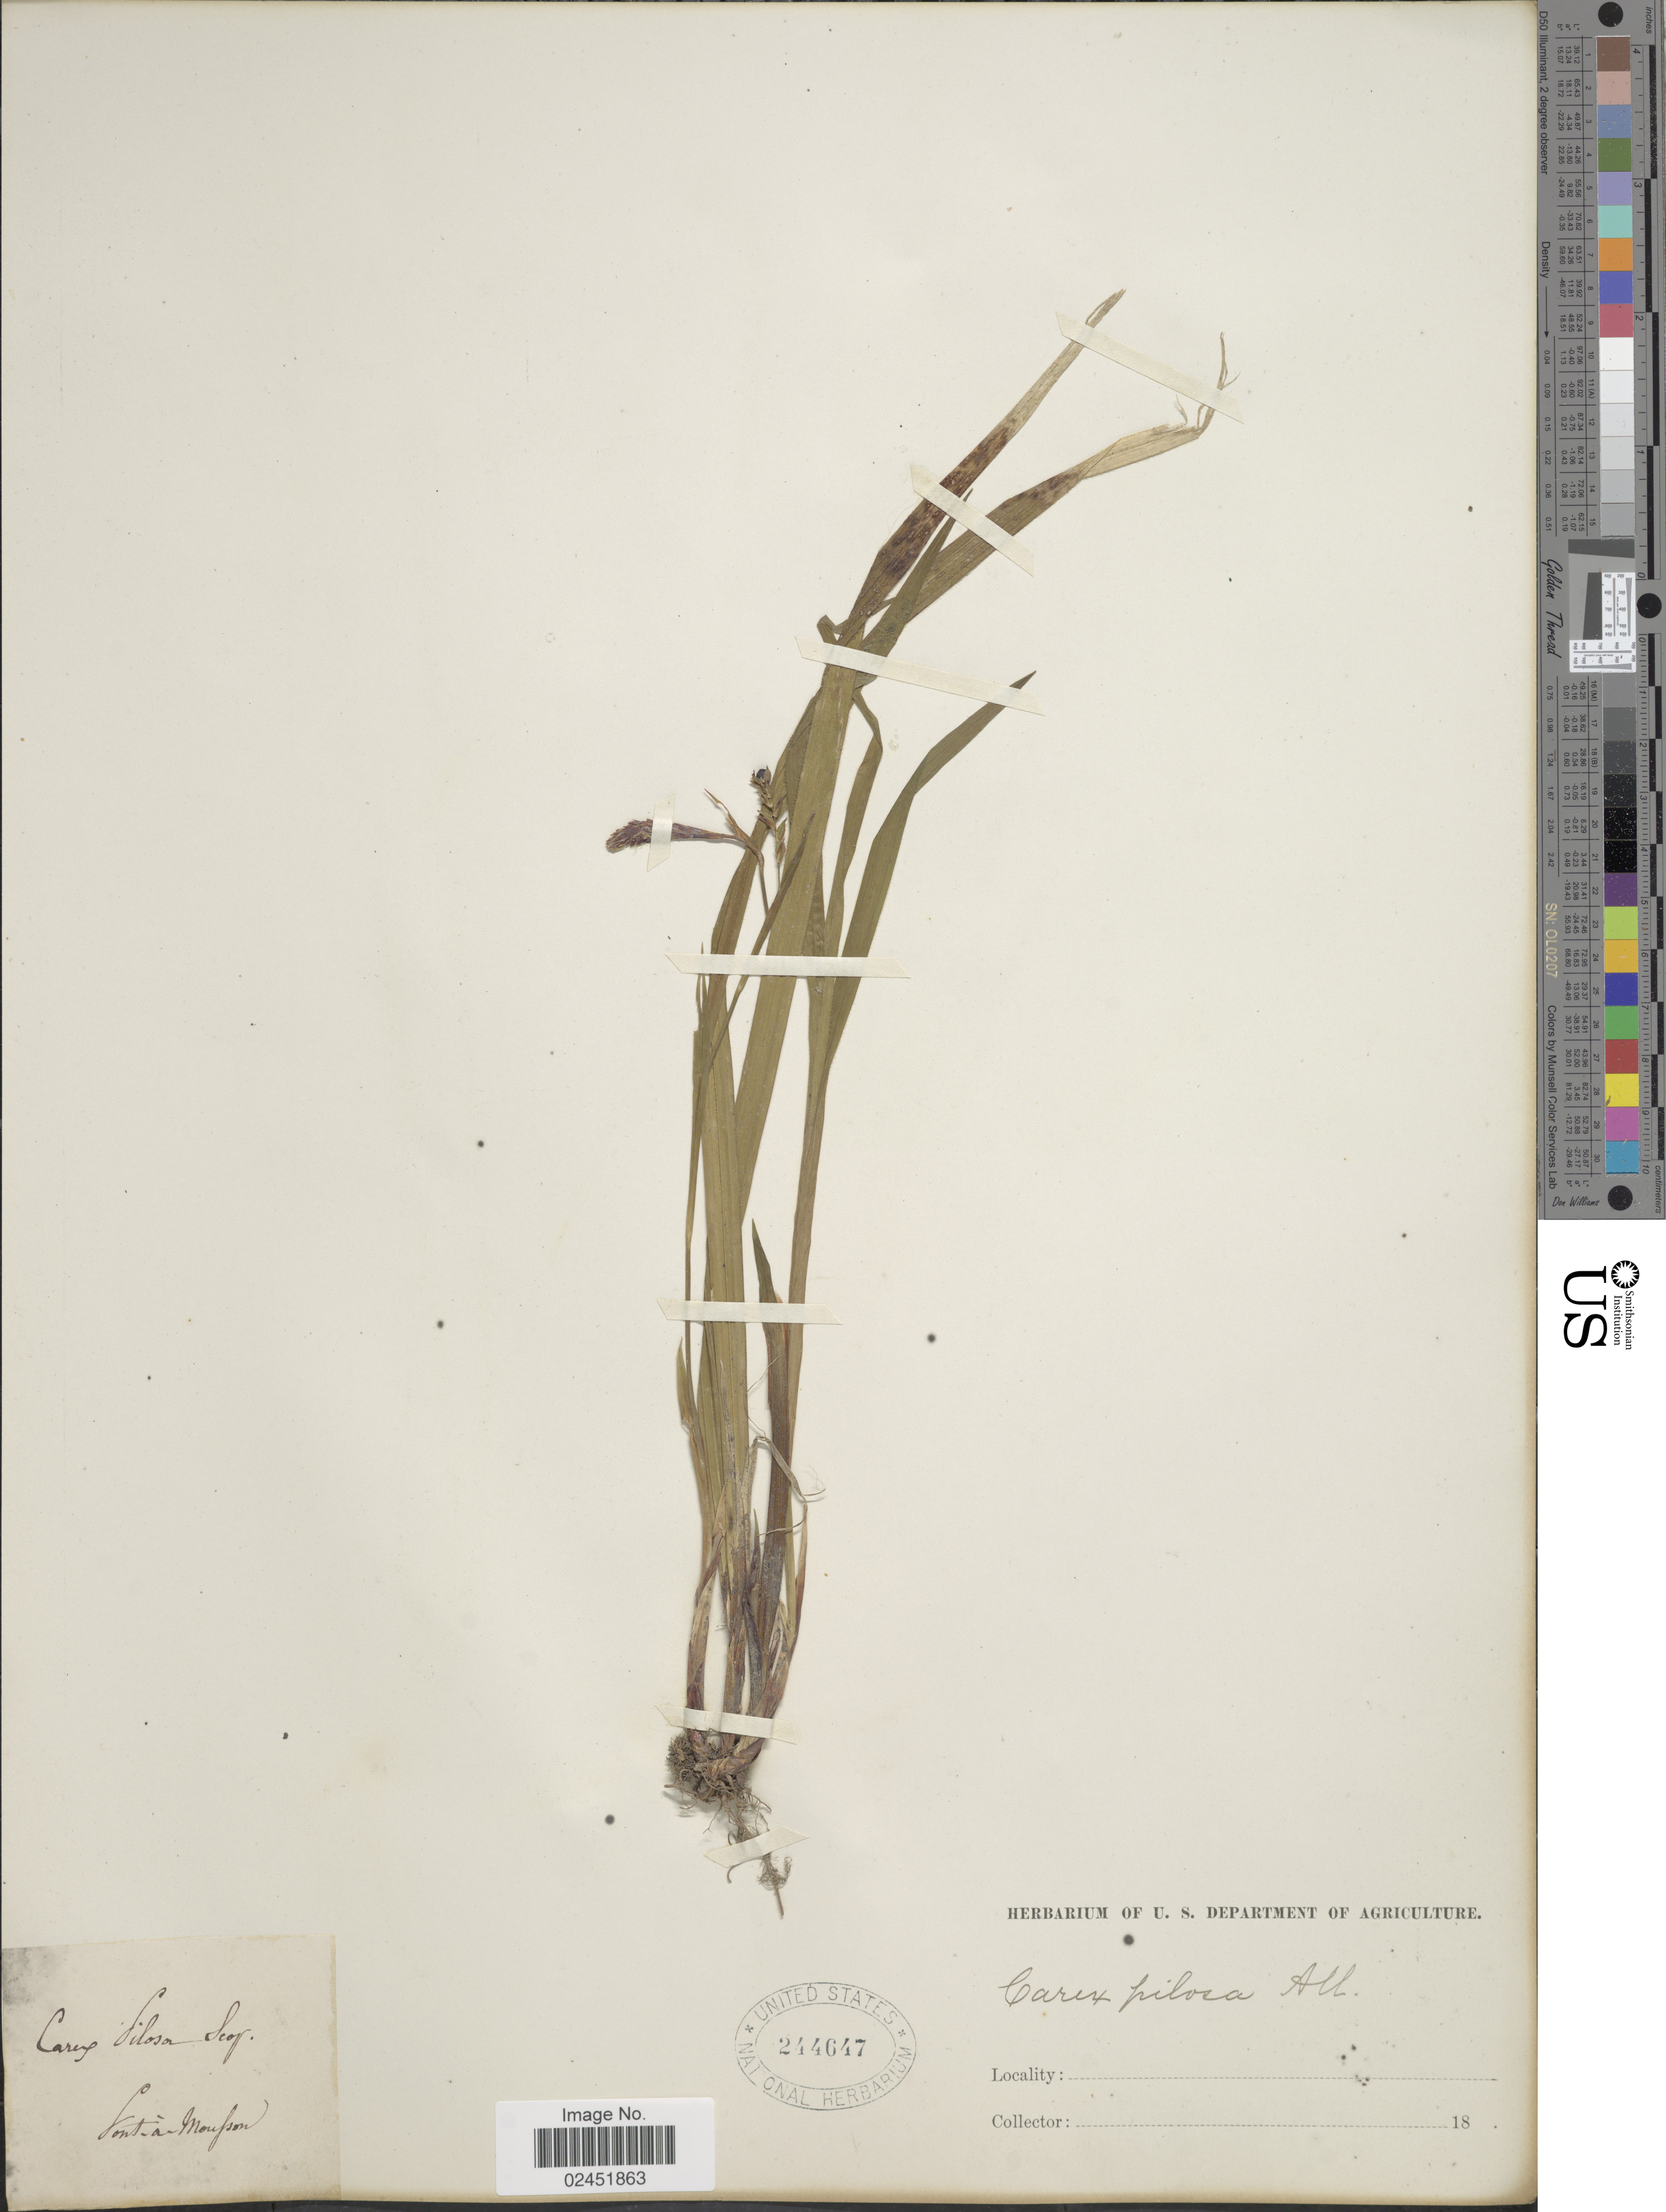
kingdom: Plantae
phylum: Tracheophyta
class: Liliopsida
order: Poales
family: Cyperaceae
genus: Carex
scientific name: Carex pilosa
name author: Scop.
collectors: ex herb. U. S. Department of Agriculture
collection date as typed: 18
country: France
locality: Fontian-Mousson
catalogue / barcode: US 244647